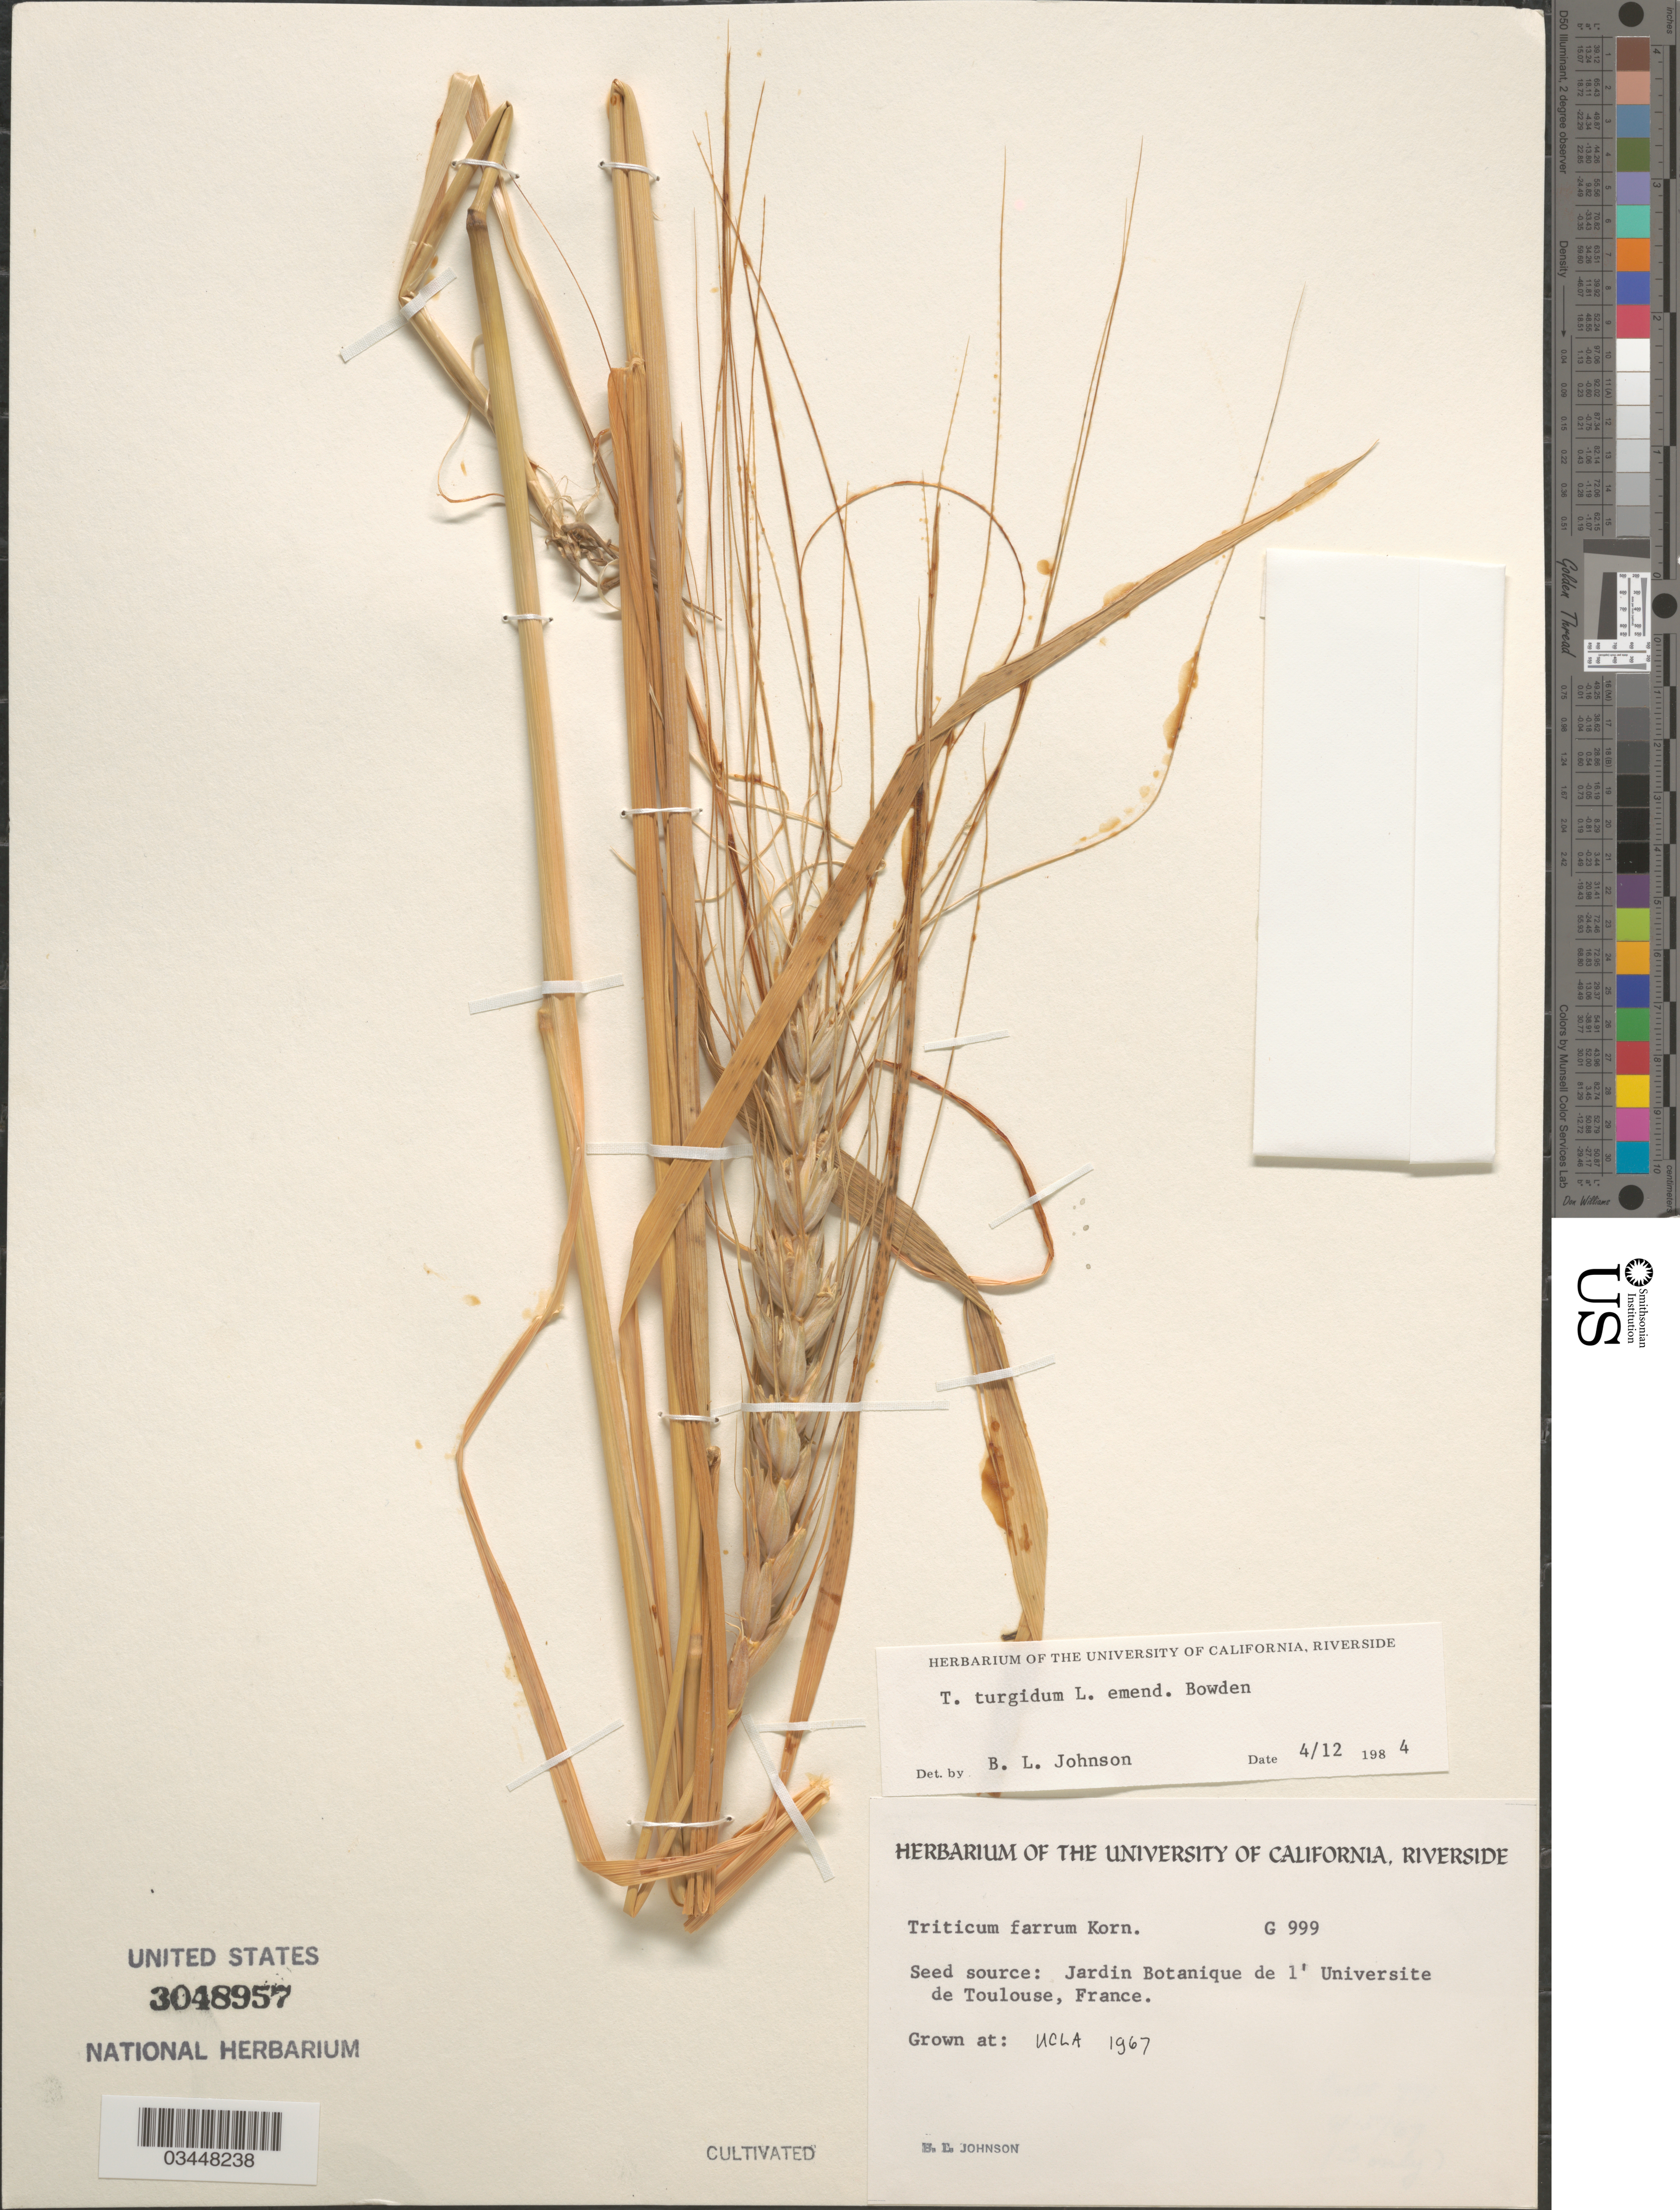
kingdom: Plantae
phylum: Tracheophyta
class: Liliopsida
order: Poales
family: Poaceae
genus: Triticum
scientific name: Triticum polonicum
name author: L.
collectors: B. Johnson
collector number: G999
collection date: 1967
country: United States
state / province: California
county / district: Los Angeles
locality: UCLA.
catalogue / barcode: US 3048957